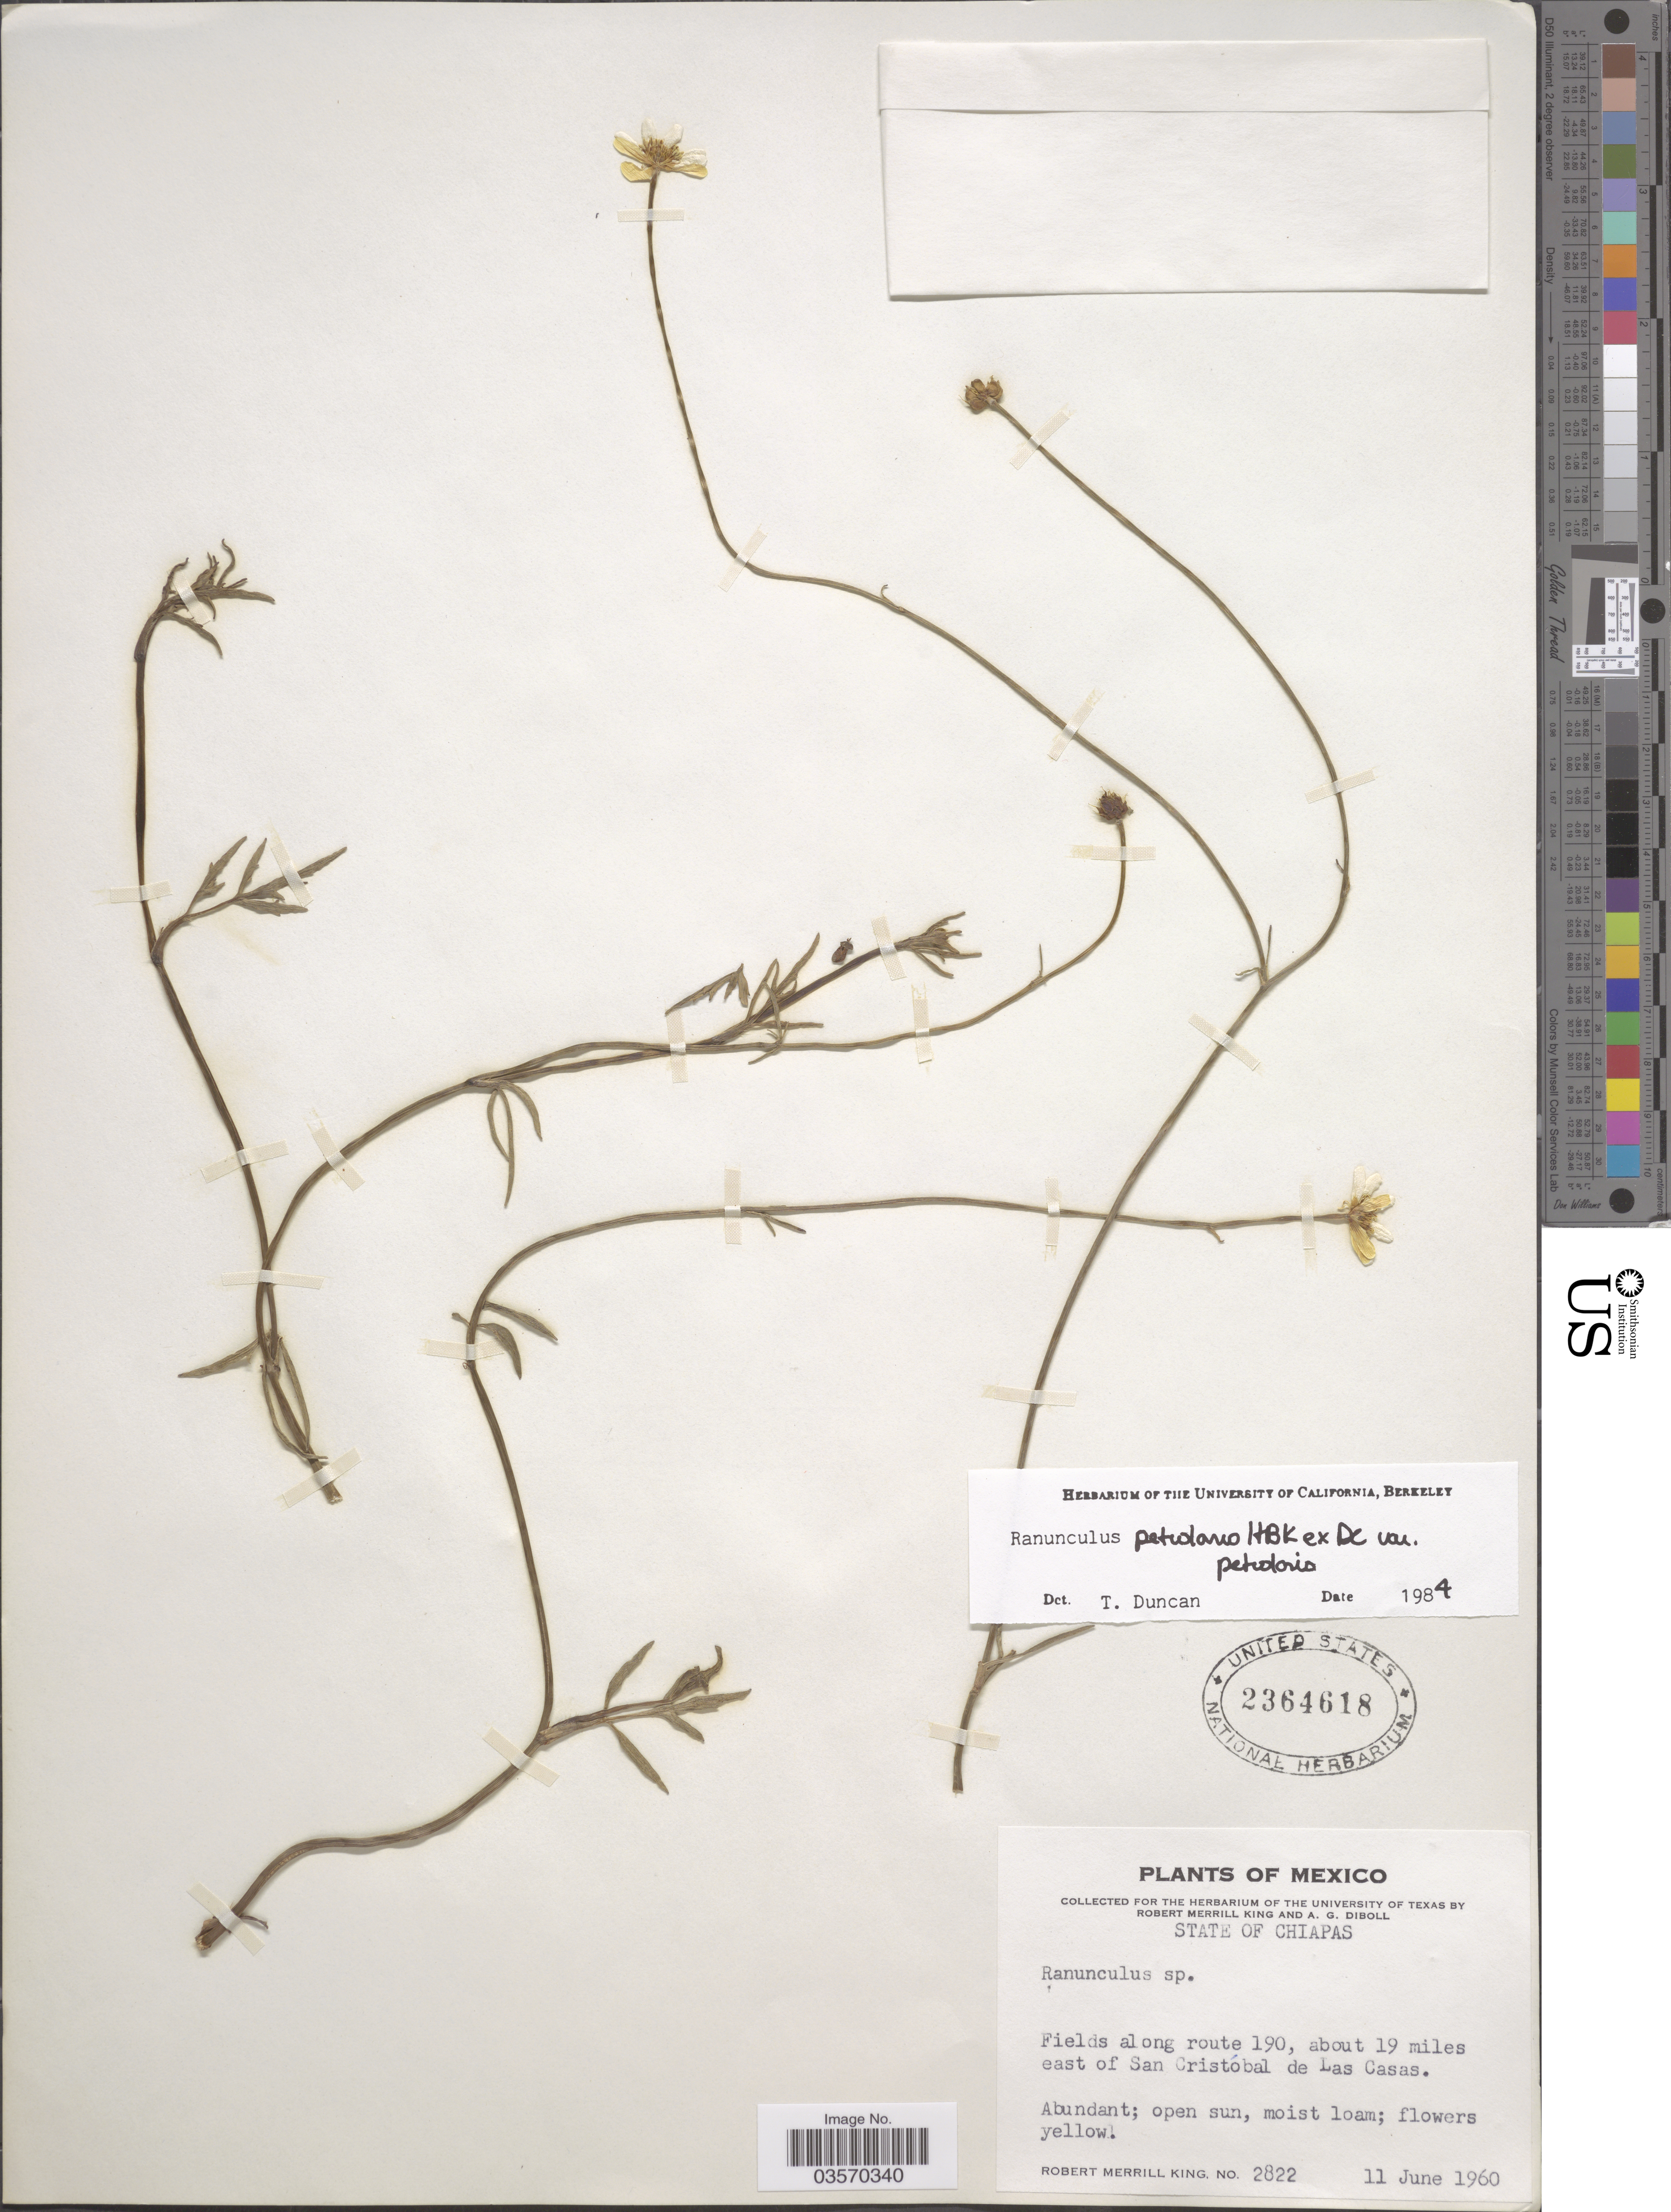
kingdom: Plantae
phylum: Tracheophyta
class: Magnoliopsida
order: Ranunculales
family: Ranunculaceae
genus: Ranunculus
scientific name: Ranunculus petiolaris var. petiolaris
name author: Kunth ex DC.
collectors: R. M. King & A. Diboll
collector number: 2822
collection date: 1960-06-11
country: Mexico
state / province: Chiapas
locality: Fields along route 190, about 19 miles east of San Cristóbal de Las Casas.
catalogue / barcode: US 2364618